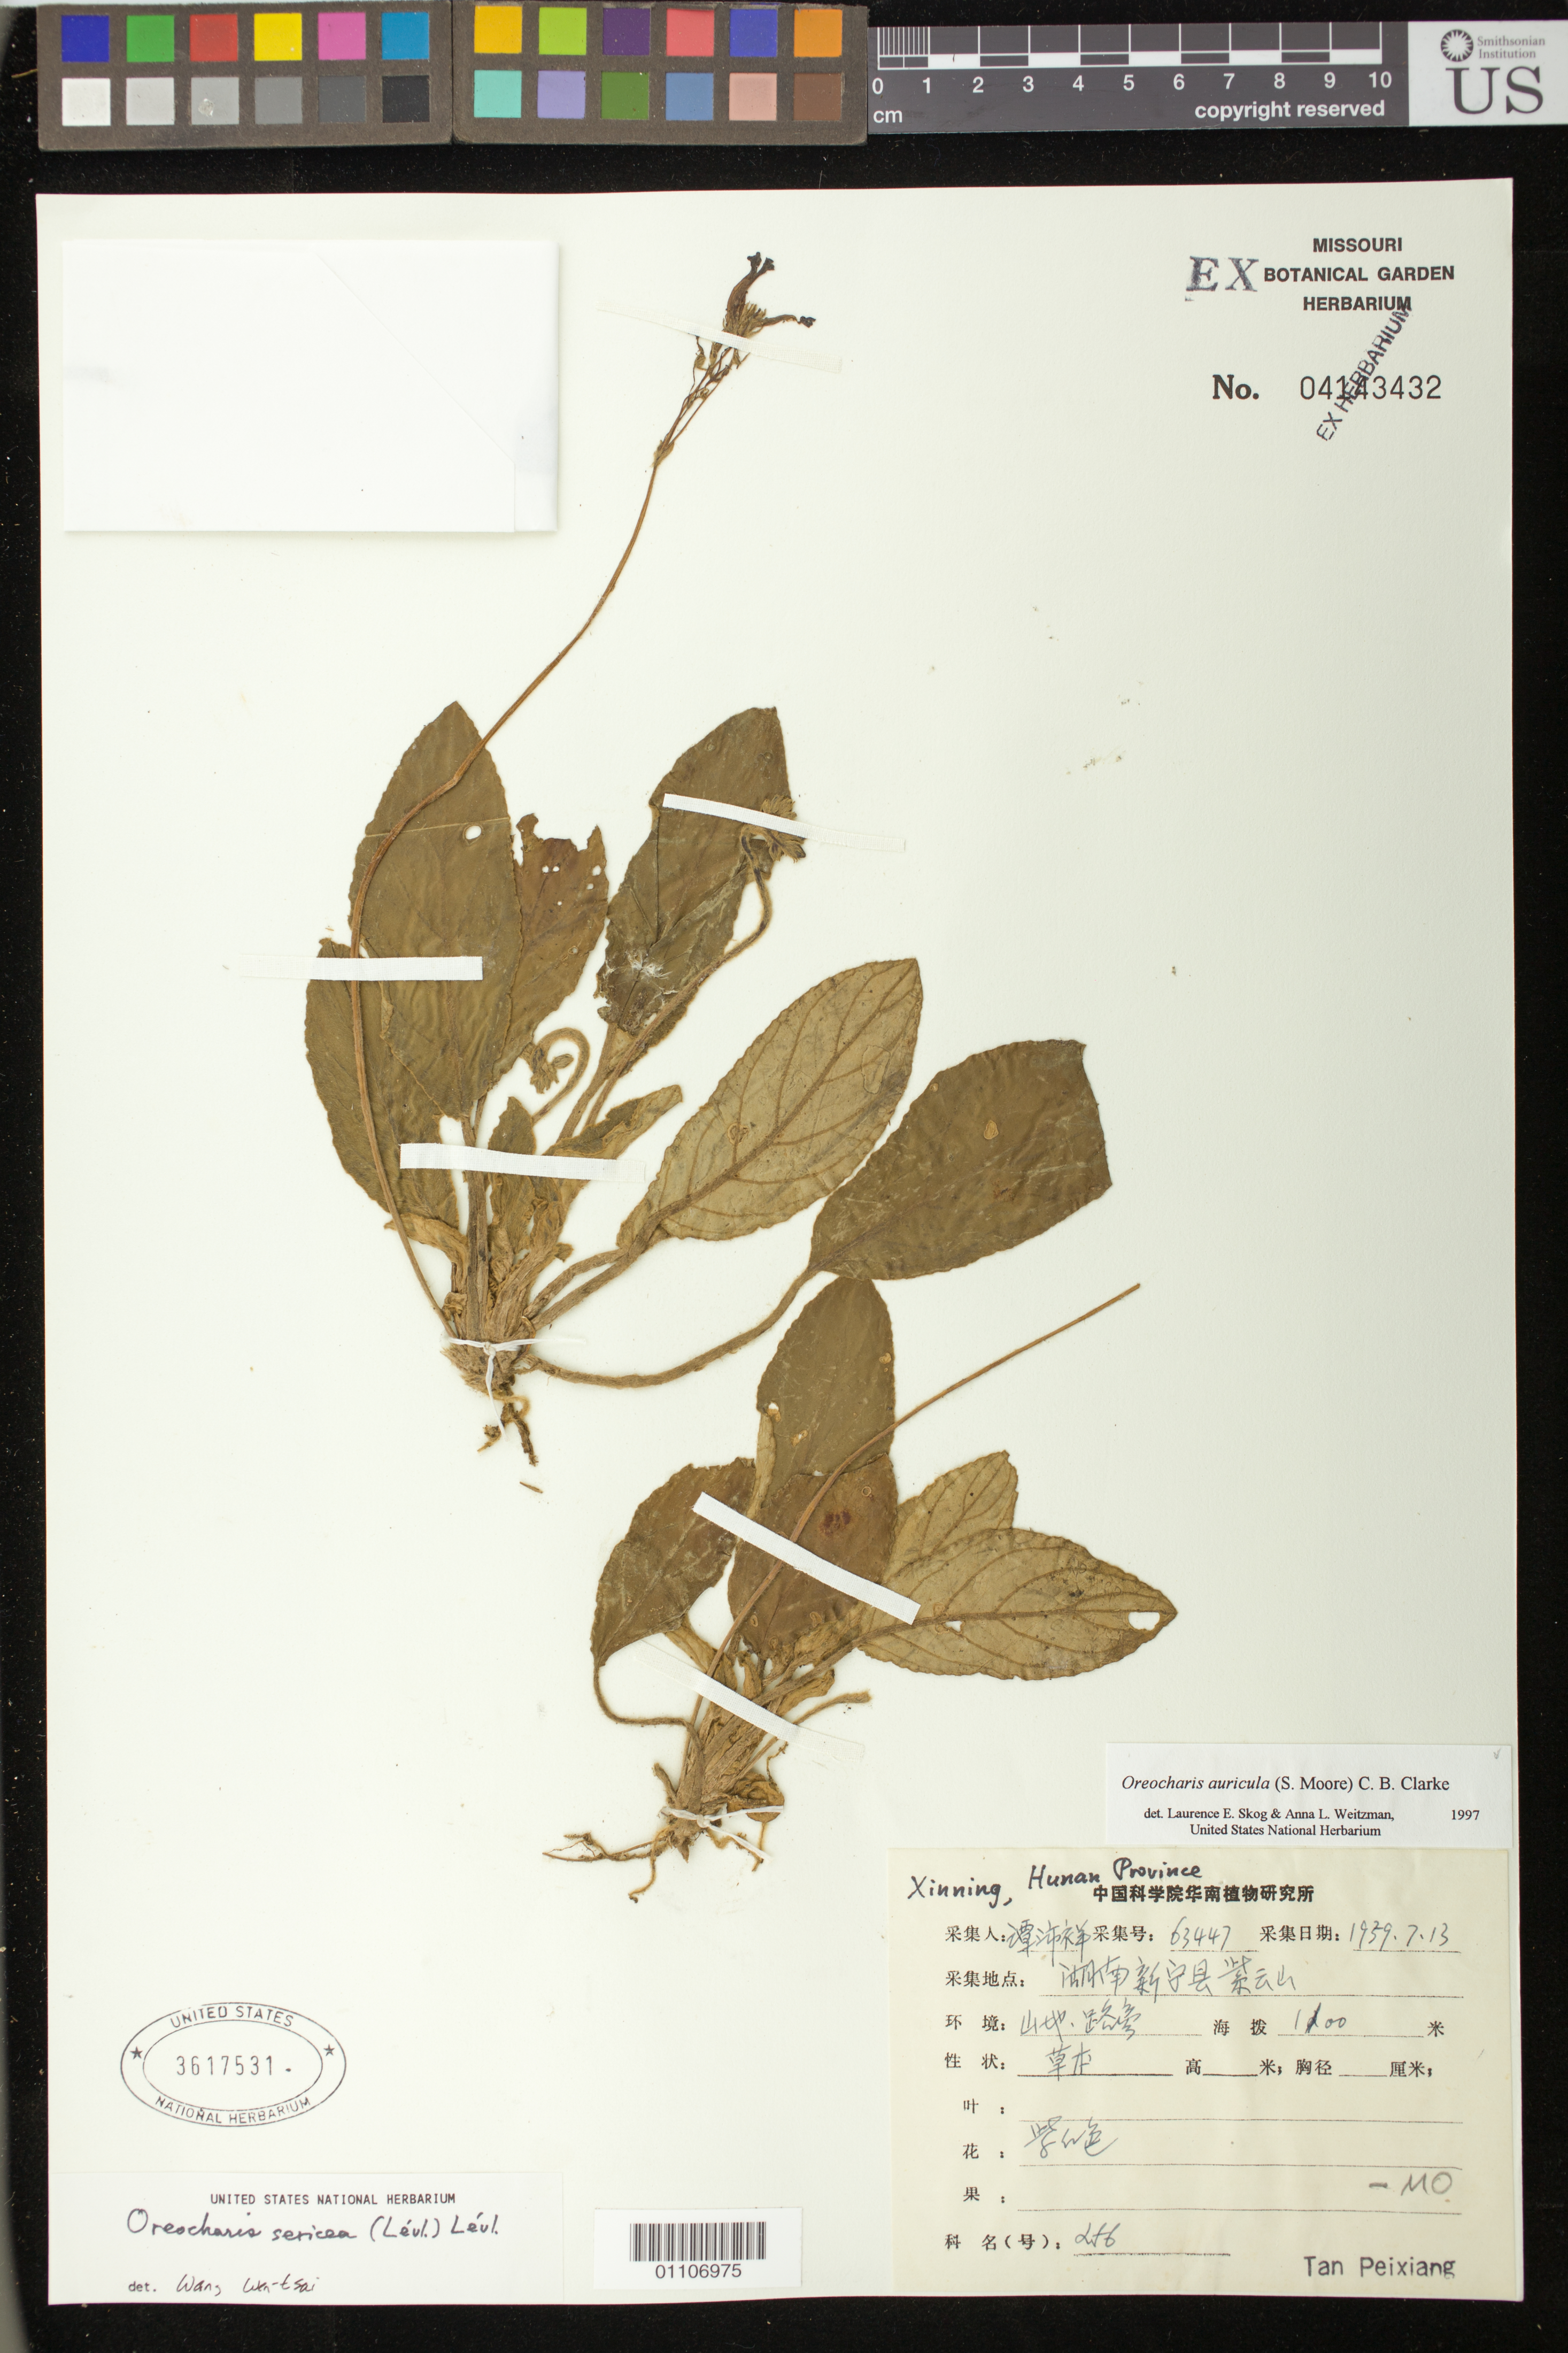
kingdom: Plantae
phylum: Tracheophyta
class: Magnoliopsida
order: Lamiales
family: Gesneriaceae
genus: Oreocharis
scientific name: Oreocharis auricula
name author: (S. Moore) C.B. Clarke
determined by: Skog, L. E.; Weitzman, A. L.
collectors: P. Tan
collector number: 63447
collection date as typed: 13 Jul 1939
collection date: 1939-07-13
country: China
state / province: Hunan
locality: Xinning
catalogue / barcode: US 3617531